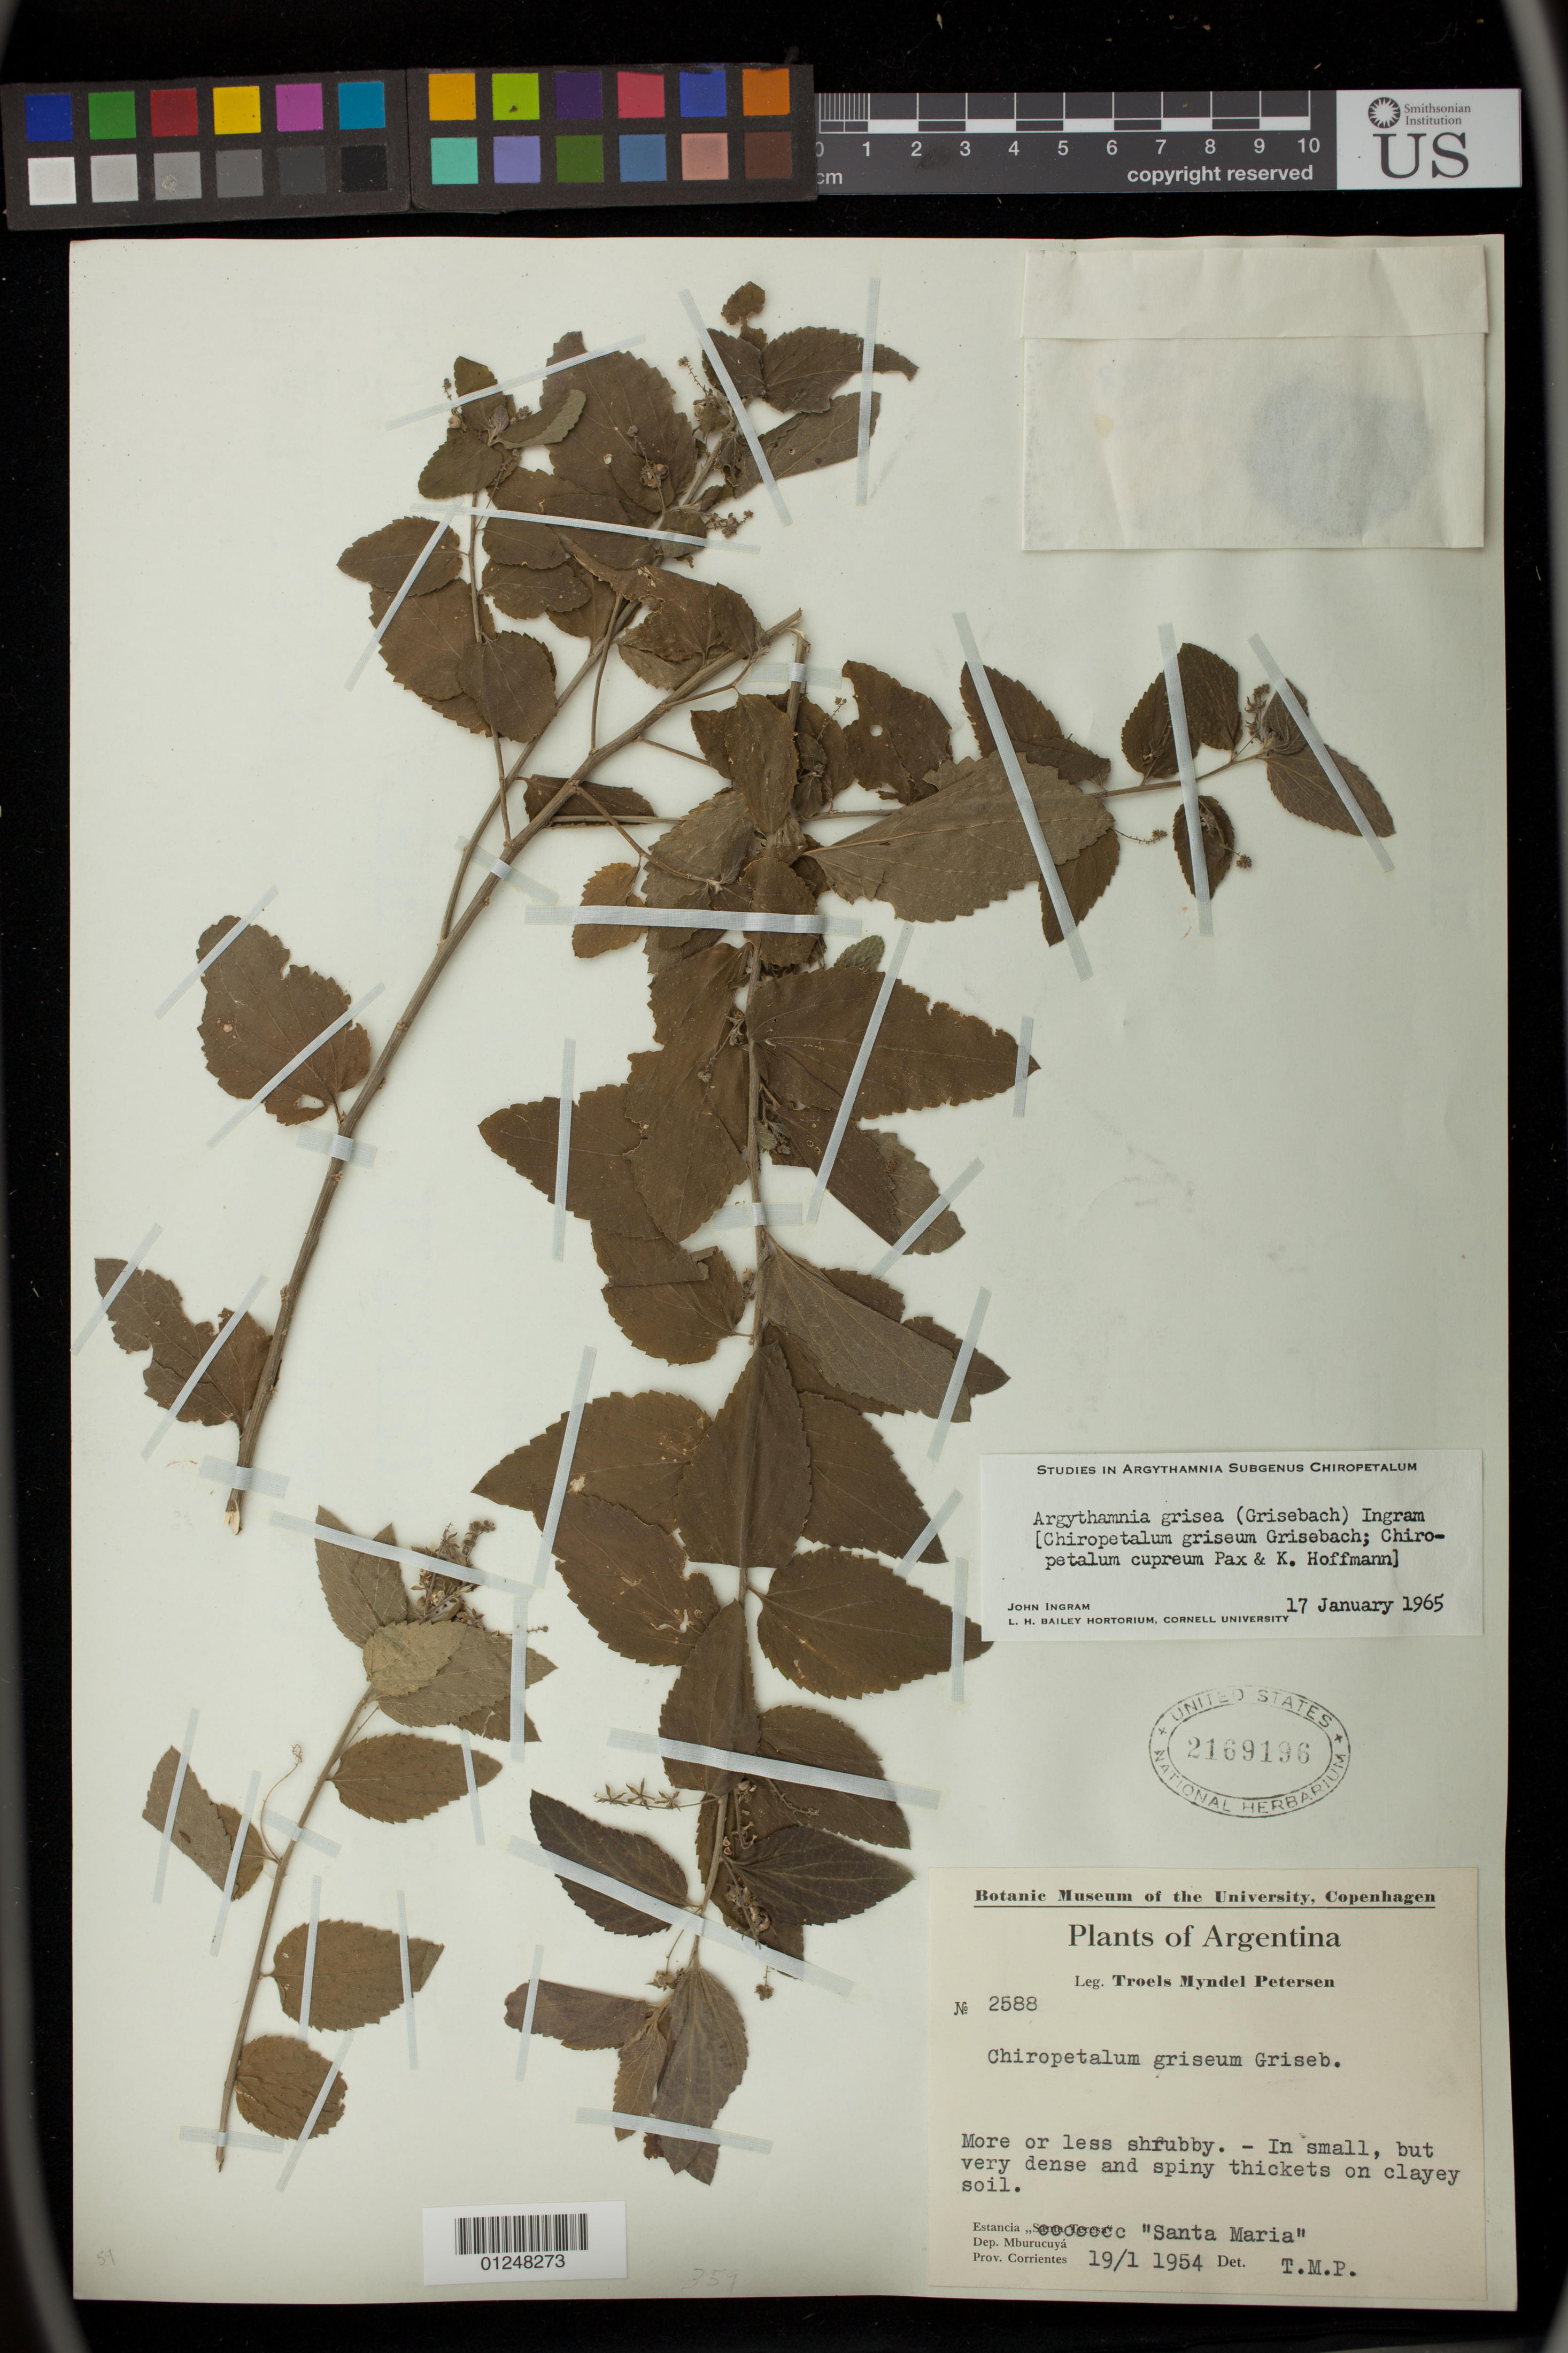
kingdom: Plantae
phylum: Tracheophyta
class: Magnoliopsida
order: Malpighiales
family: Euphorbiaceae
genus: Argythamnia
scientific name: Argythamnia grisea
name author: (Griseb.) Allem & Irgang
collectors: T. M. Petersen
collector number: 2588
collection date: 1954-01-19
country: Argentina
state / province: Corrientes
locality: Dep. Mburucuya, Estancia "Santa Maria"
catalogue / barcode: US 2169196